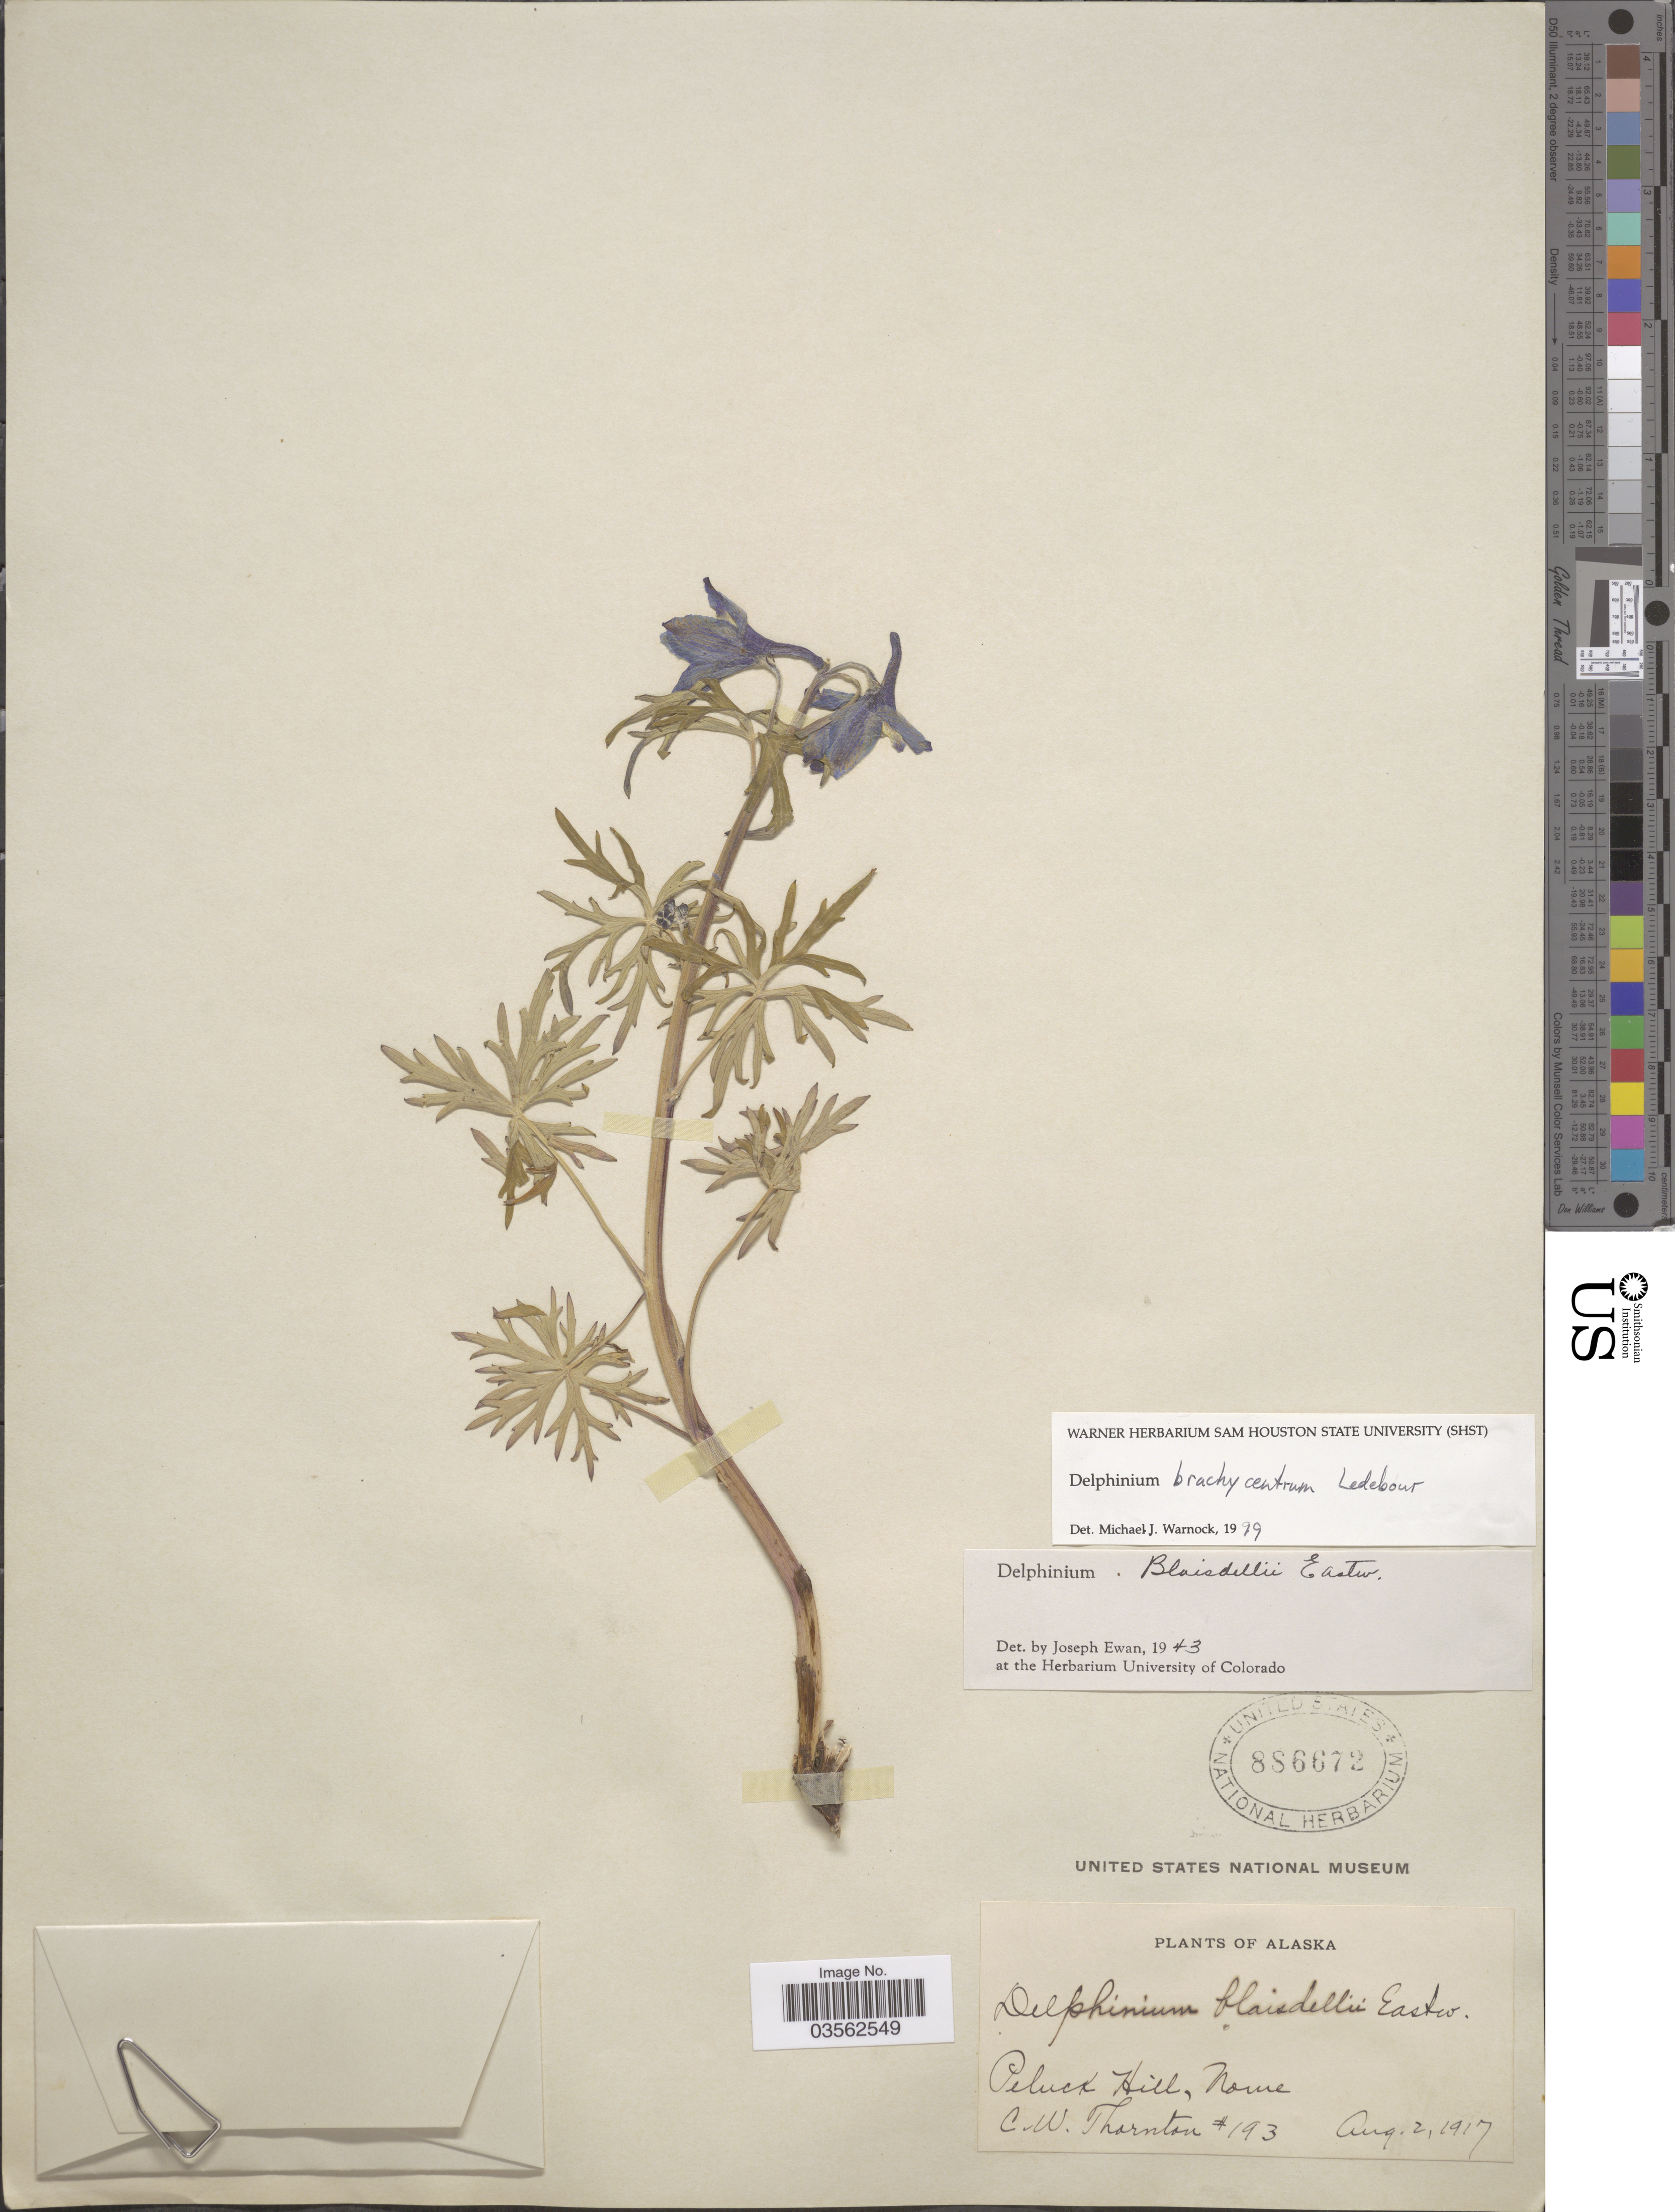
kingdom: Plantae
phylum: Tracheophyta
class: Magnoliopsida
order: Ranunculales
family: Ranunculaceae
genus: Delphinium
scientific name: Delphinium brachycentrum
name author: Ledeb.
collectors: C. Thornton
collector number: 193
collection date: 1917-08-02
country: United States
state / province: Alaska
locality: Peluck Hill, Nome.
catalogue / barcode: US 886672